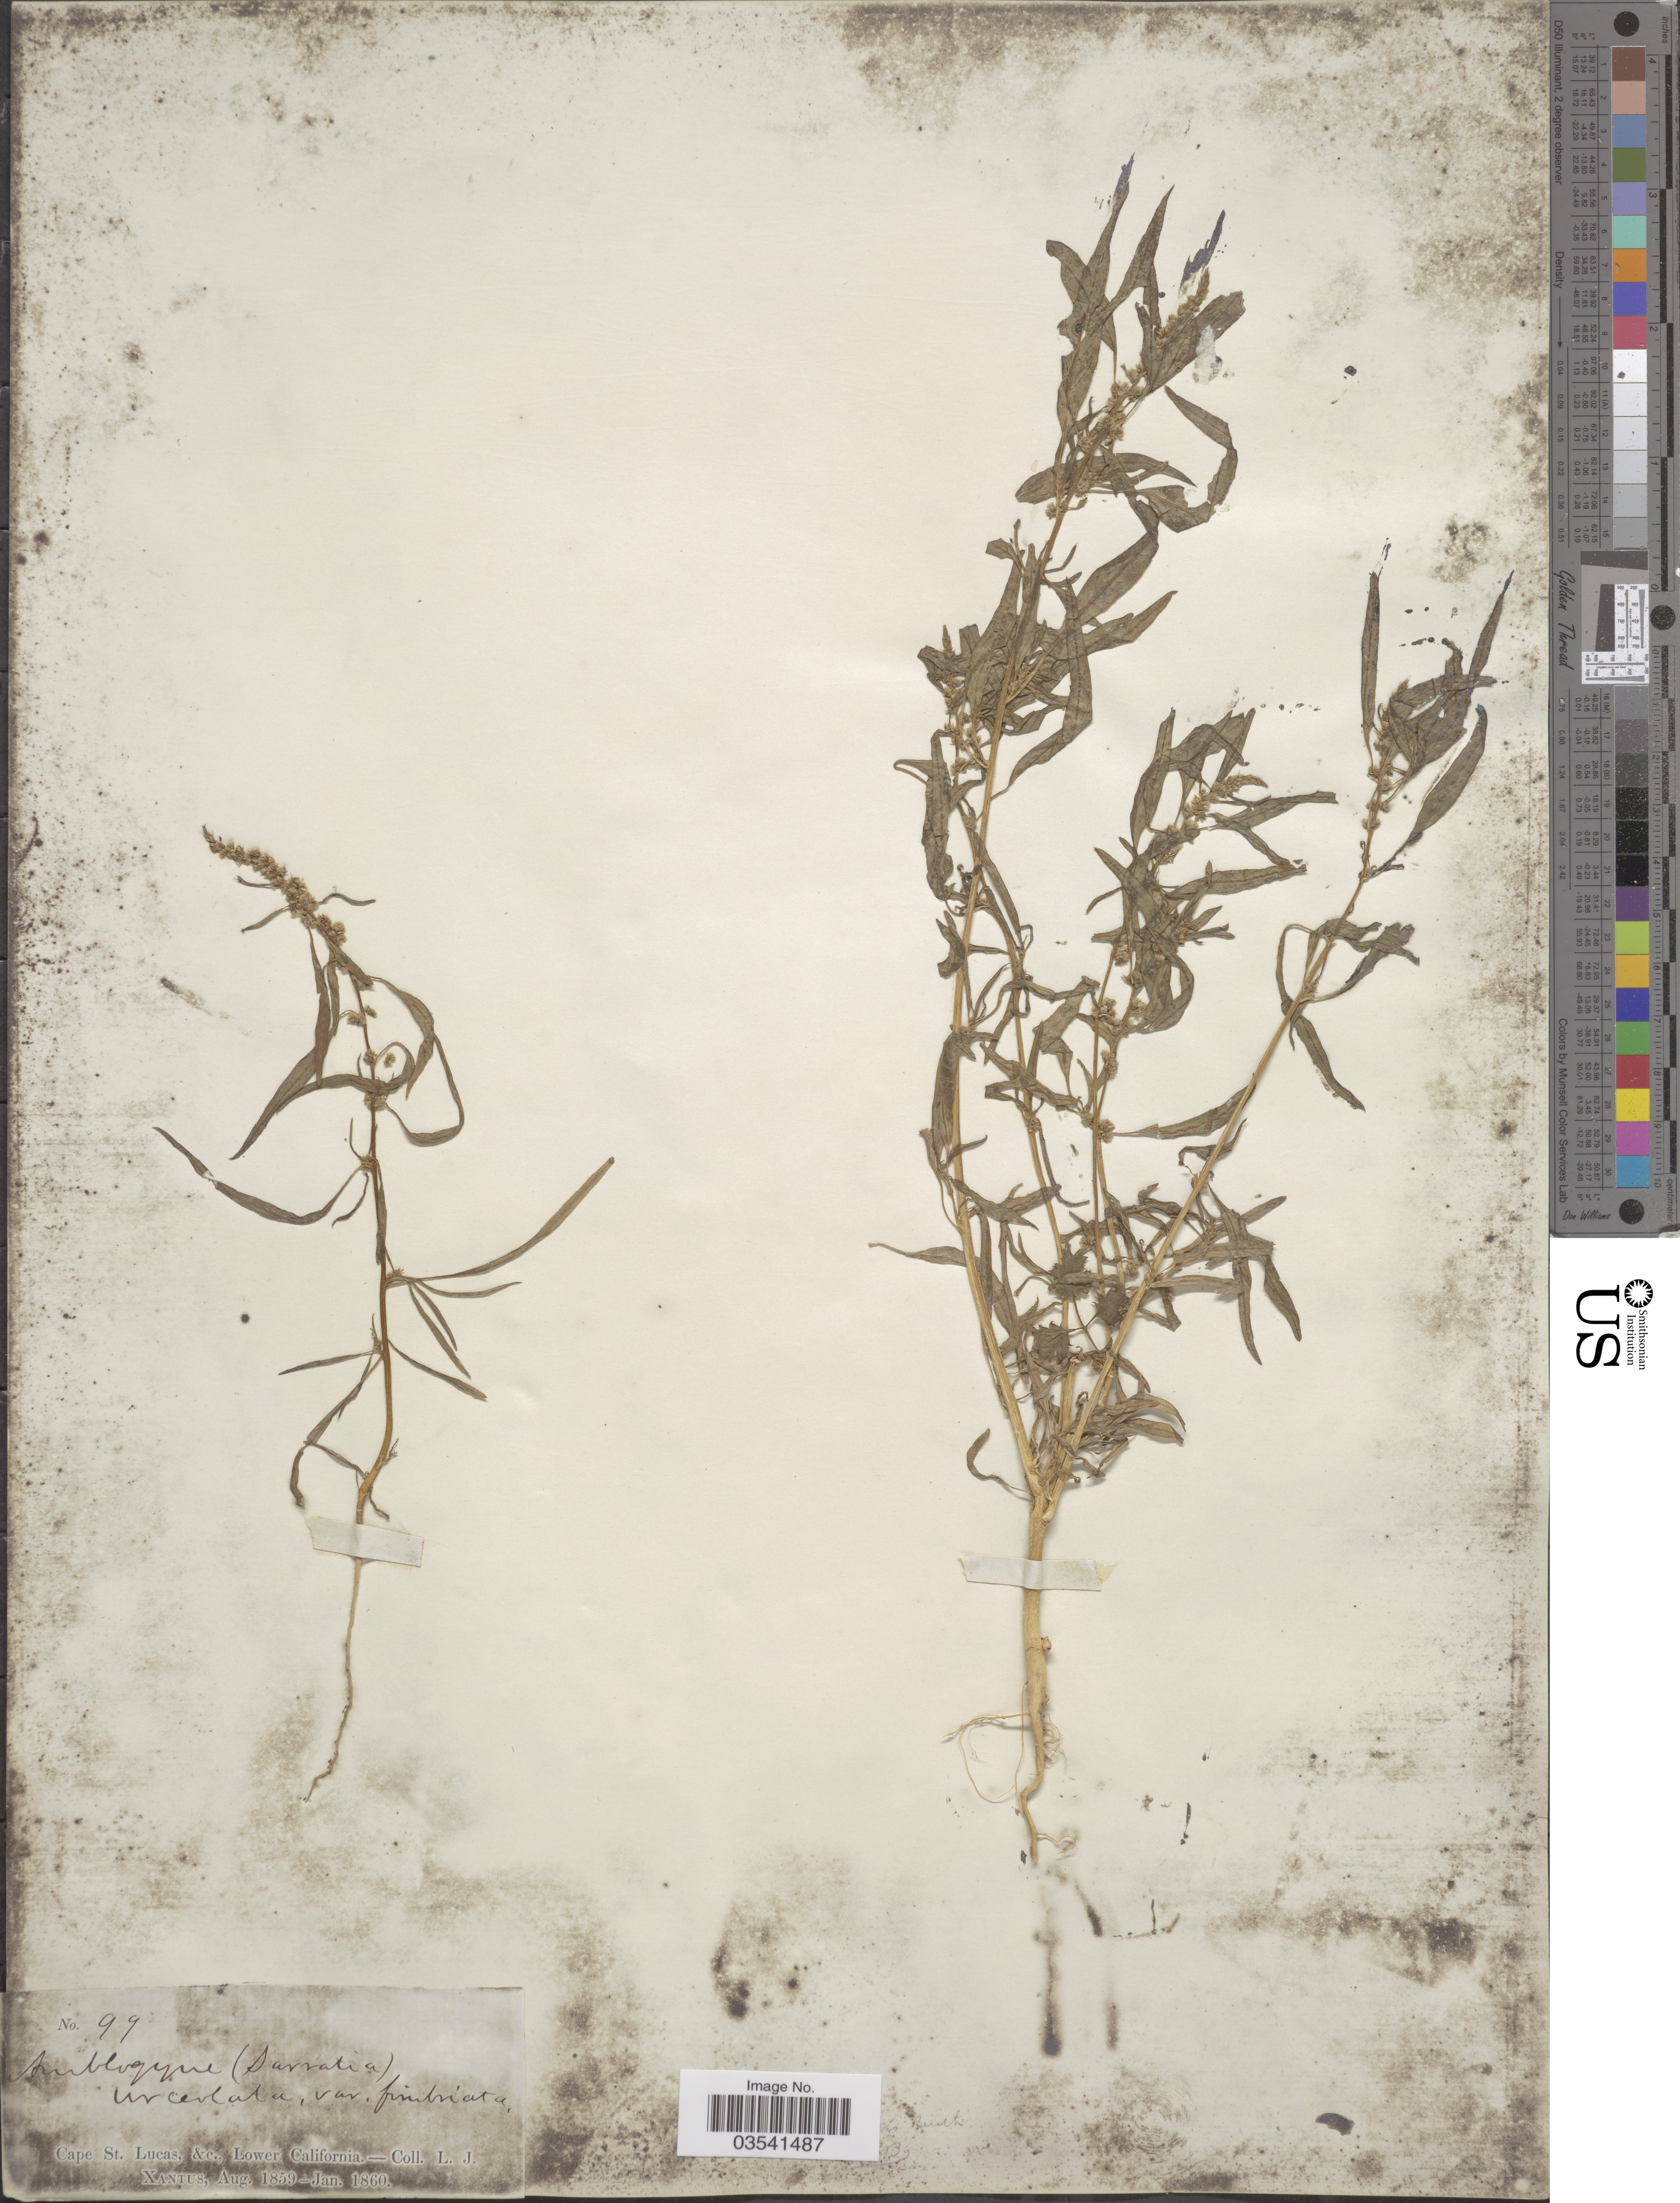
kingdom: Plantae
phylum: Tracheophyta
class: Magnoliopsida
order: Caryophyllales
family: Amaranthaceae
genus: Amaranthus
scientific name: Amaranthus fimbriatus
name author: (Torr.) Benth. ex S. Watson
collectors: L. J. Xantus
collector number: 99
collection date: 1859-08/1860-01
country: Mexico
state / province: Baja California Sur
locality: Cape St. Lucas, &c., Lower California.